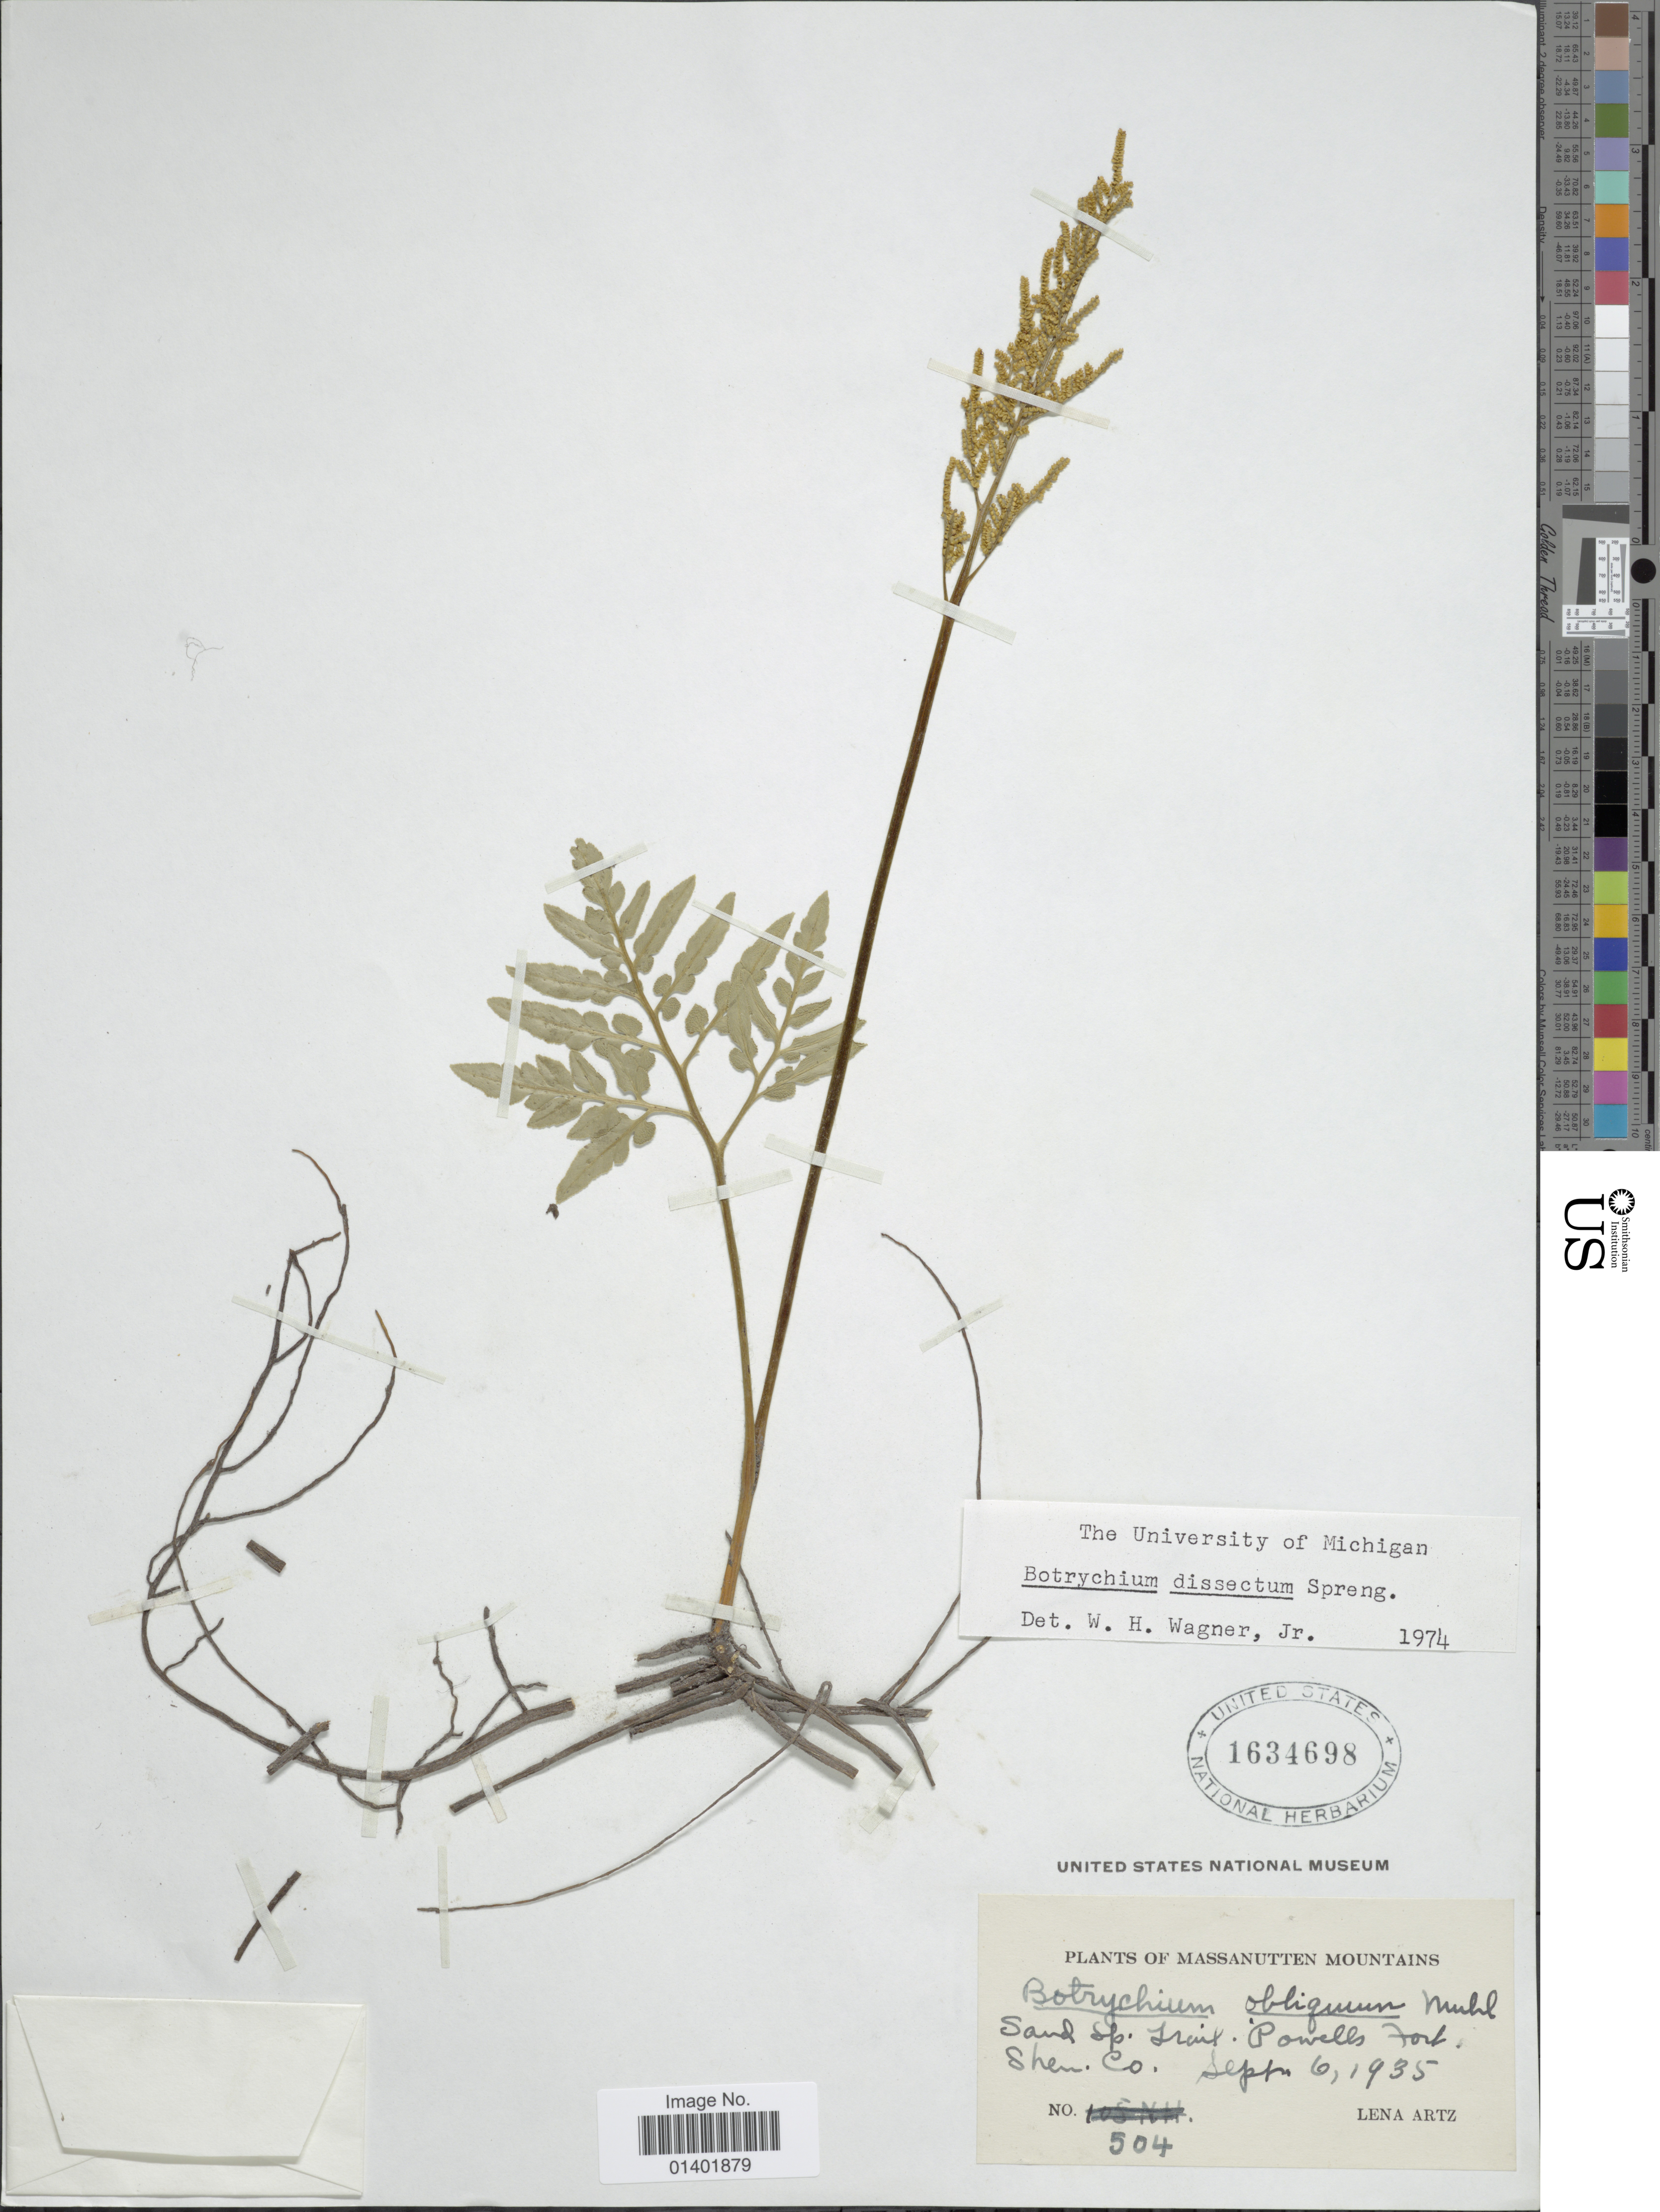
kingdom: Plantae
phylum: Tracheophyta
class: Polypodiopsida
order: Ophioglossales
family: Ophioglossaceae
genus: Botrychium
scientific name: Botrychium dissectum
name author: Spreng.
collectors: L. Artz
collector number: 504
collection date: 1935-09-06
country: United States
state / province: Virginia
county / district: Shenandoah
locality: Massanutten Mountains, Sand Sp. Trail, Powells Fort, Shen. Co.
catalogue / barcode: US 1634698